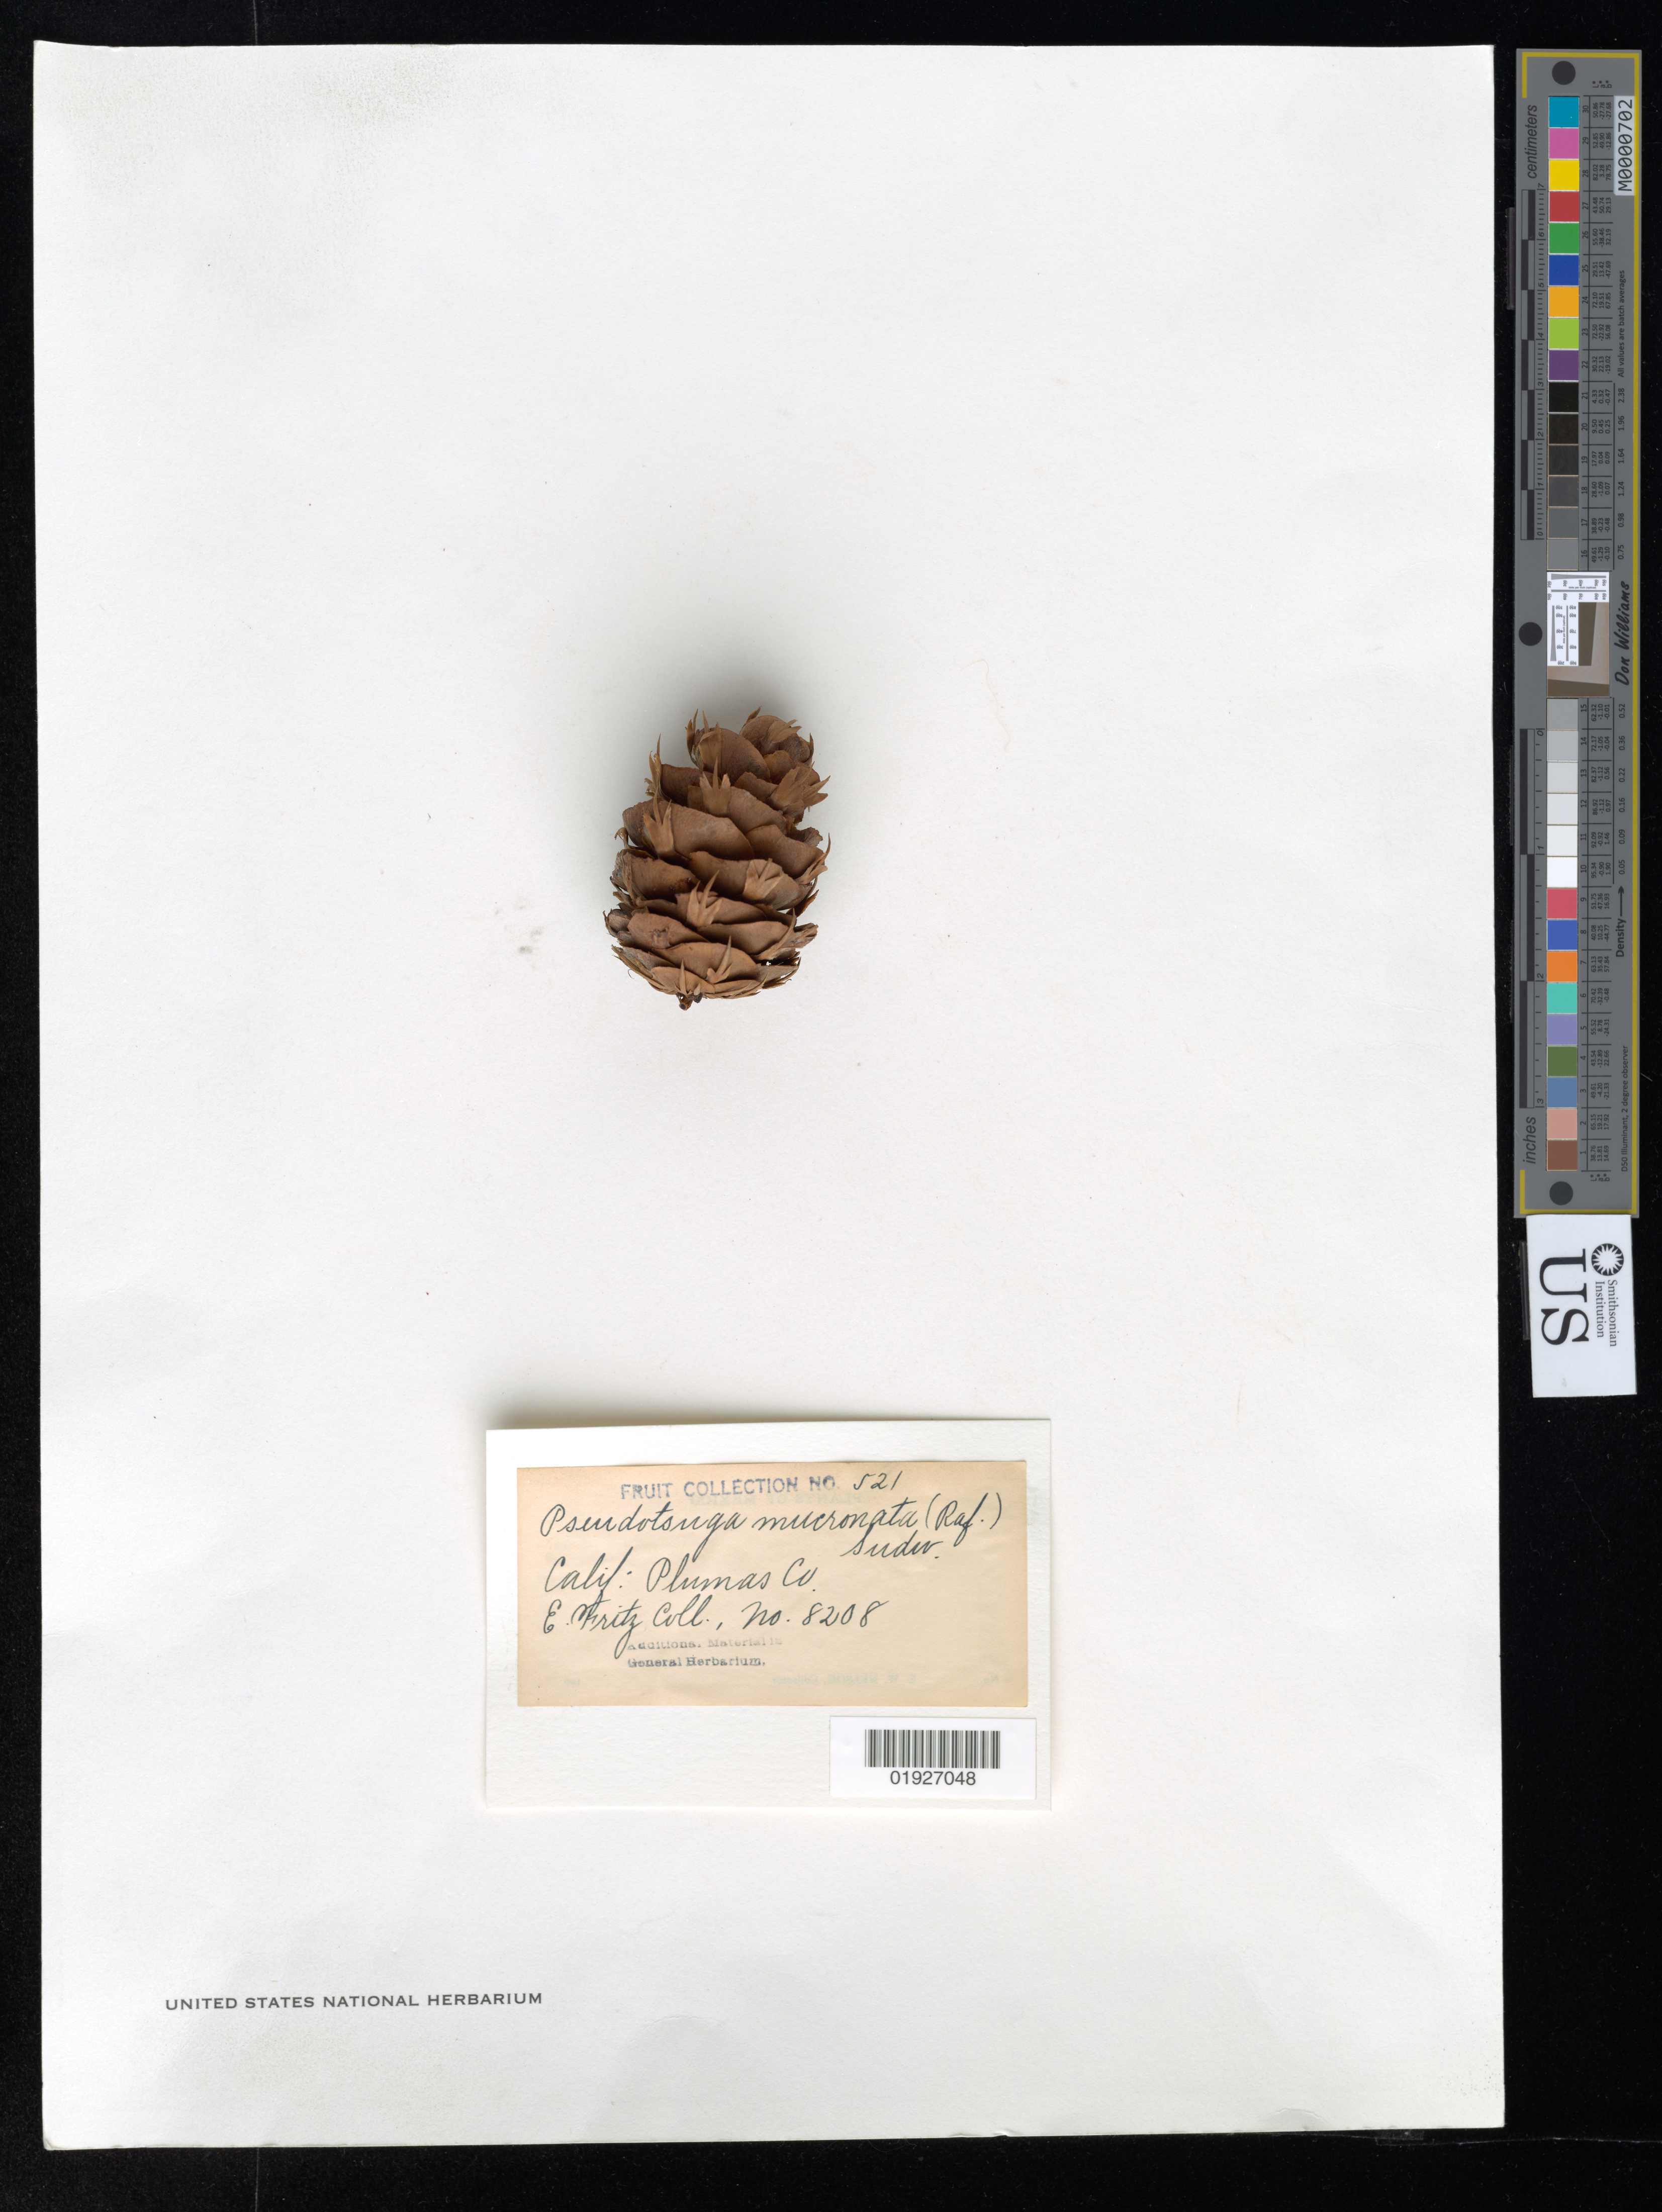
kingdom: Plantae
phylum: Tracheophyta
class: Pinopsida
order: Pinales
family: Pinaceae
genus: Pseudotsuga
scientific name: Pseudotsuga taxifolia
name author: (Lamb.) Britton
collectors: E. Fritz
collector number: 8208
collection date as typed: Transcribed d/m/y: 22/6/36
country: United States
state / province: California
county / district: Plumas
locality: Plumas Co. Calif.